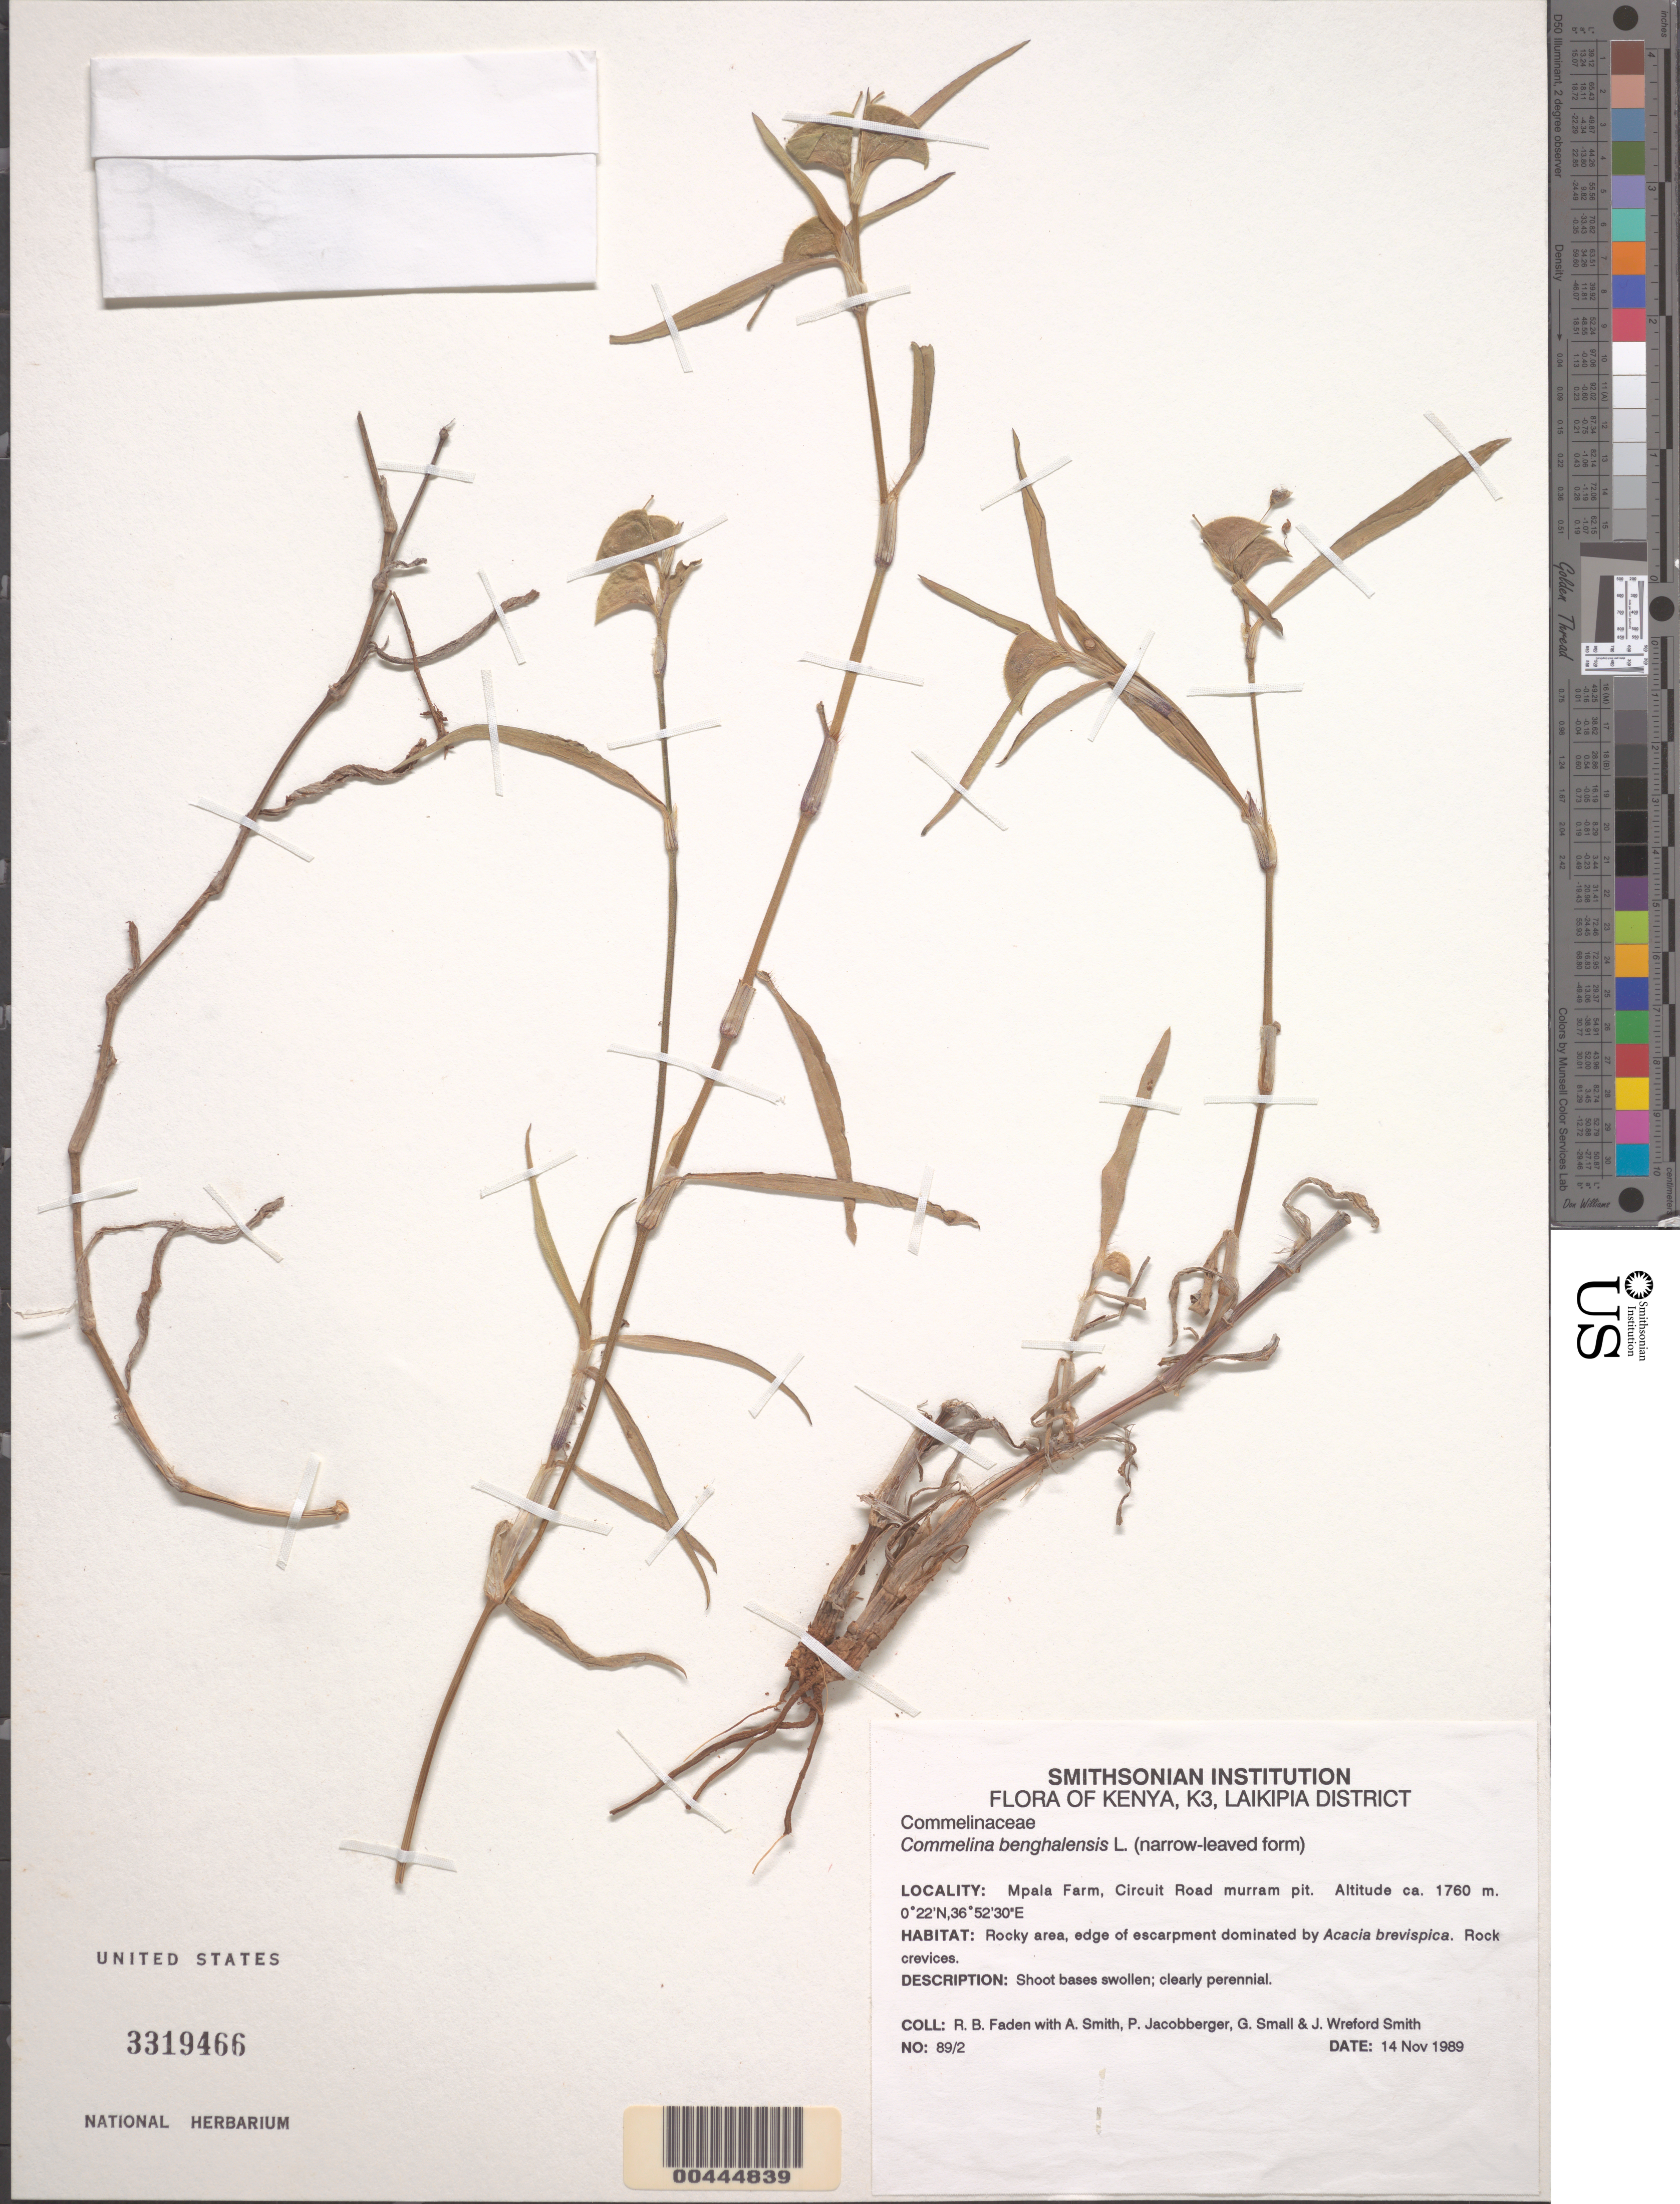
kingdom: Plantae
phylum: Tracheophyta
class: Liliopsida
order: Commelinales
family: Commelinaceae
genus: Commelina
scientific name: Commelina benghalensis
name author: L.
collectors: R. B. Faden, A. Smith, P. Jacobberger, G. Small & J. W. Smith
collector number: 89/2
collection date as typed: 14 Nov 1989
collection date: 1989-11-14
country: Kenya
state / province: Laikipia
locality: Mpala farm, circuit road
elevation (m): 1760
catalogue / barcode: US 3319466